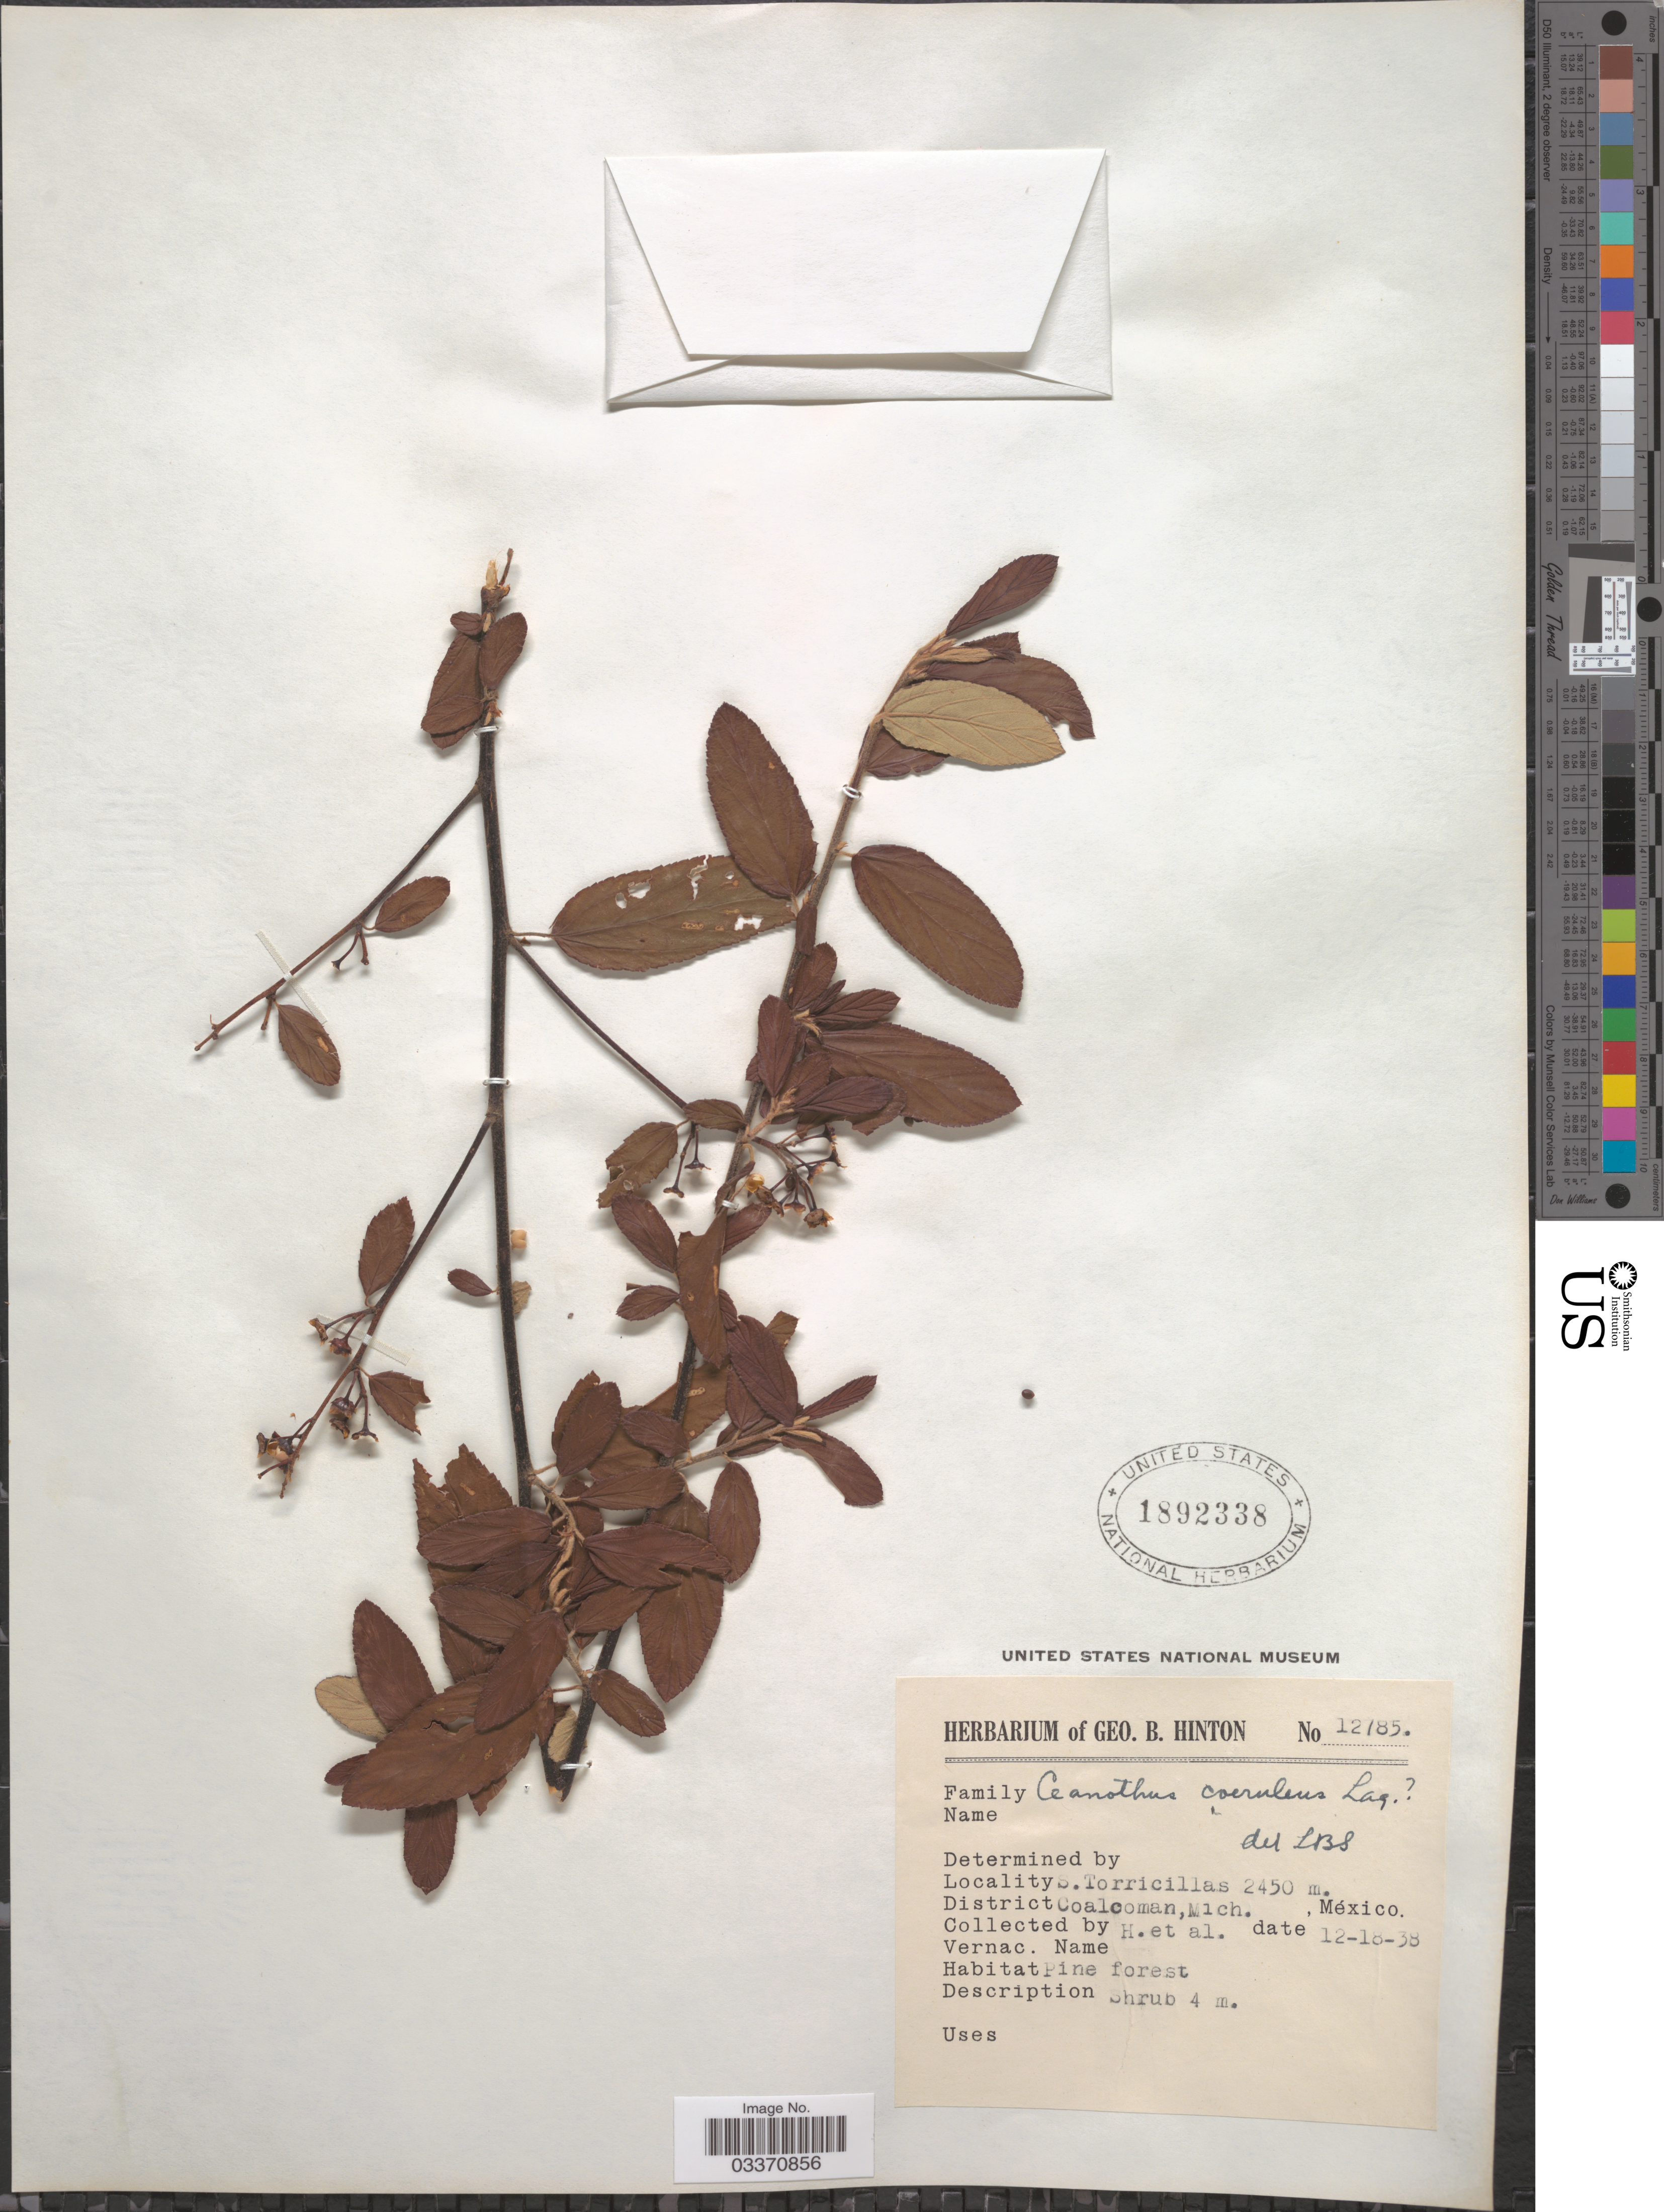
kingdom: Plantae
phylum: Tracheophyta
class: Magnoliopsida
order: Rosales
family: Rhamnaceae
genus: Ceanothus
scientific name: Ceanothus caeruleus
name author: Lag.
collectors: G. B. Hinton & et al.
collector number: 12785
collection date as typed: Transcribed d/m/y: 18/12/38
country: Mexico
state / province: Michoacán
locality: S. Torricillas. District Coalcoman.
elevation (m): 2450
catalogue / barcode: US 1892338